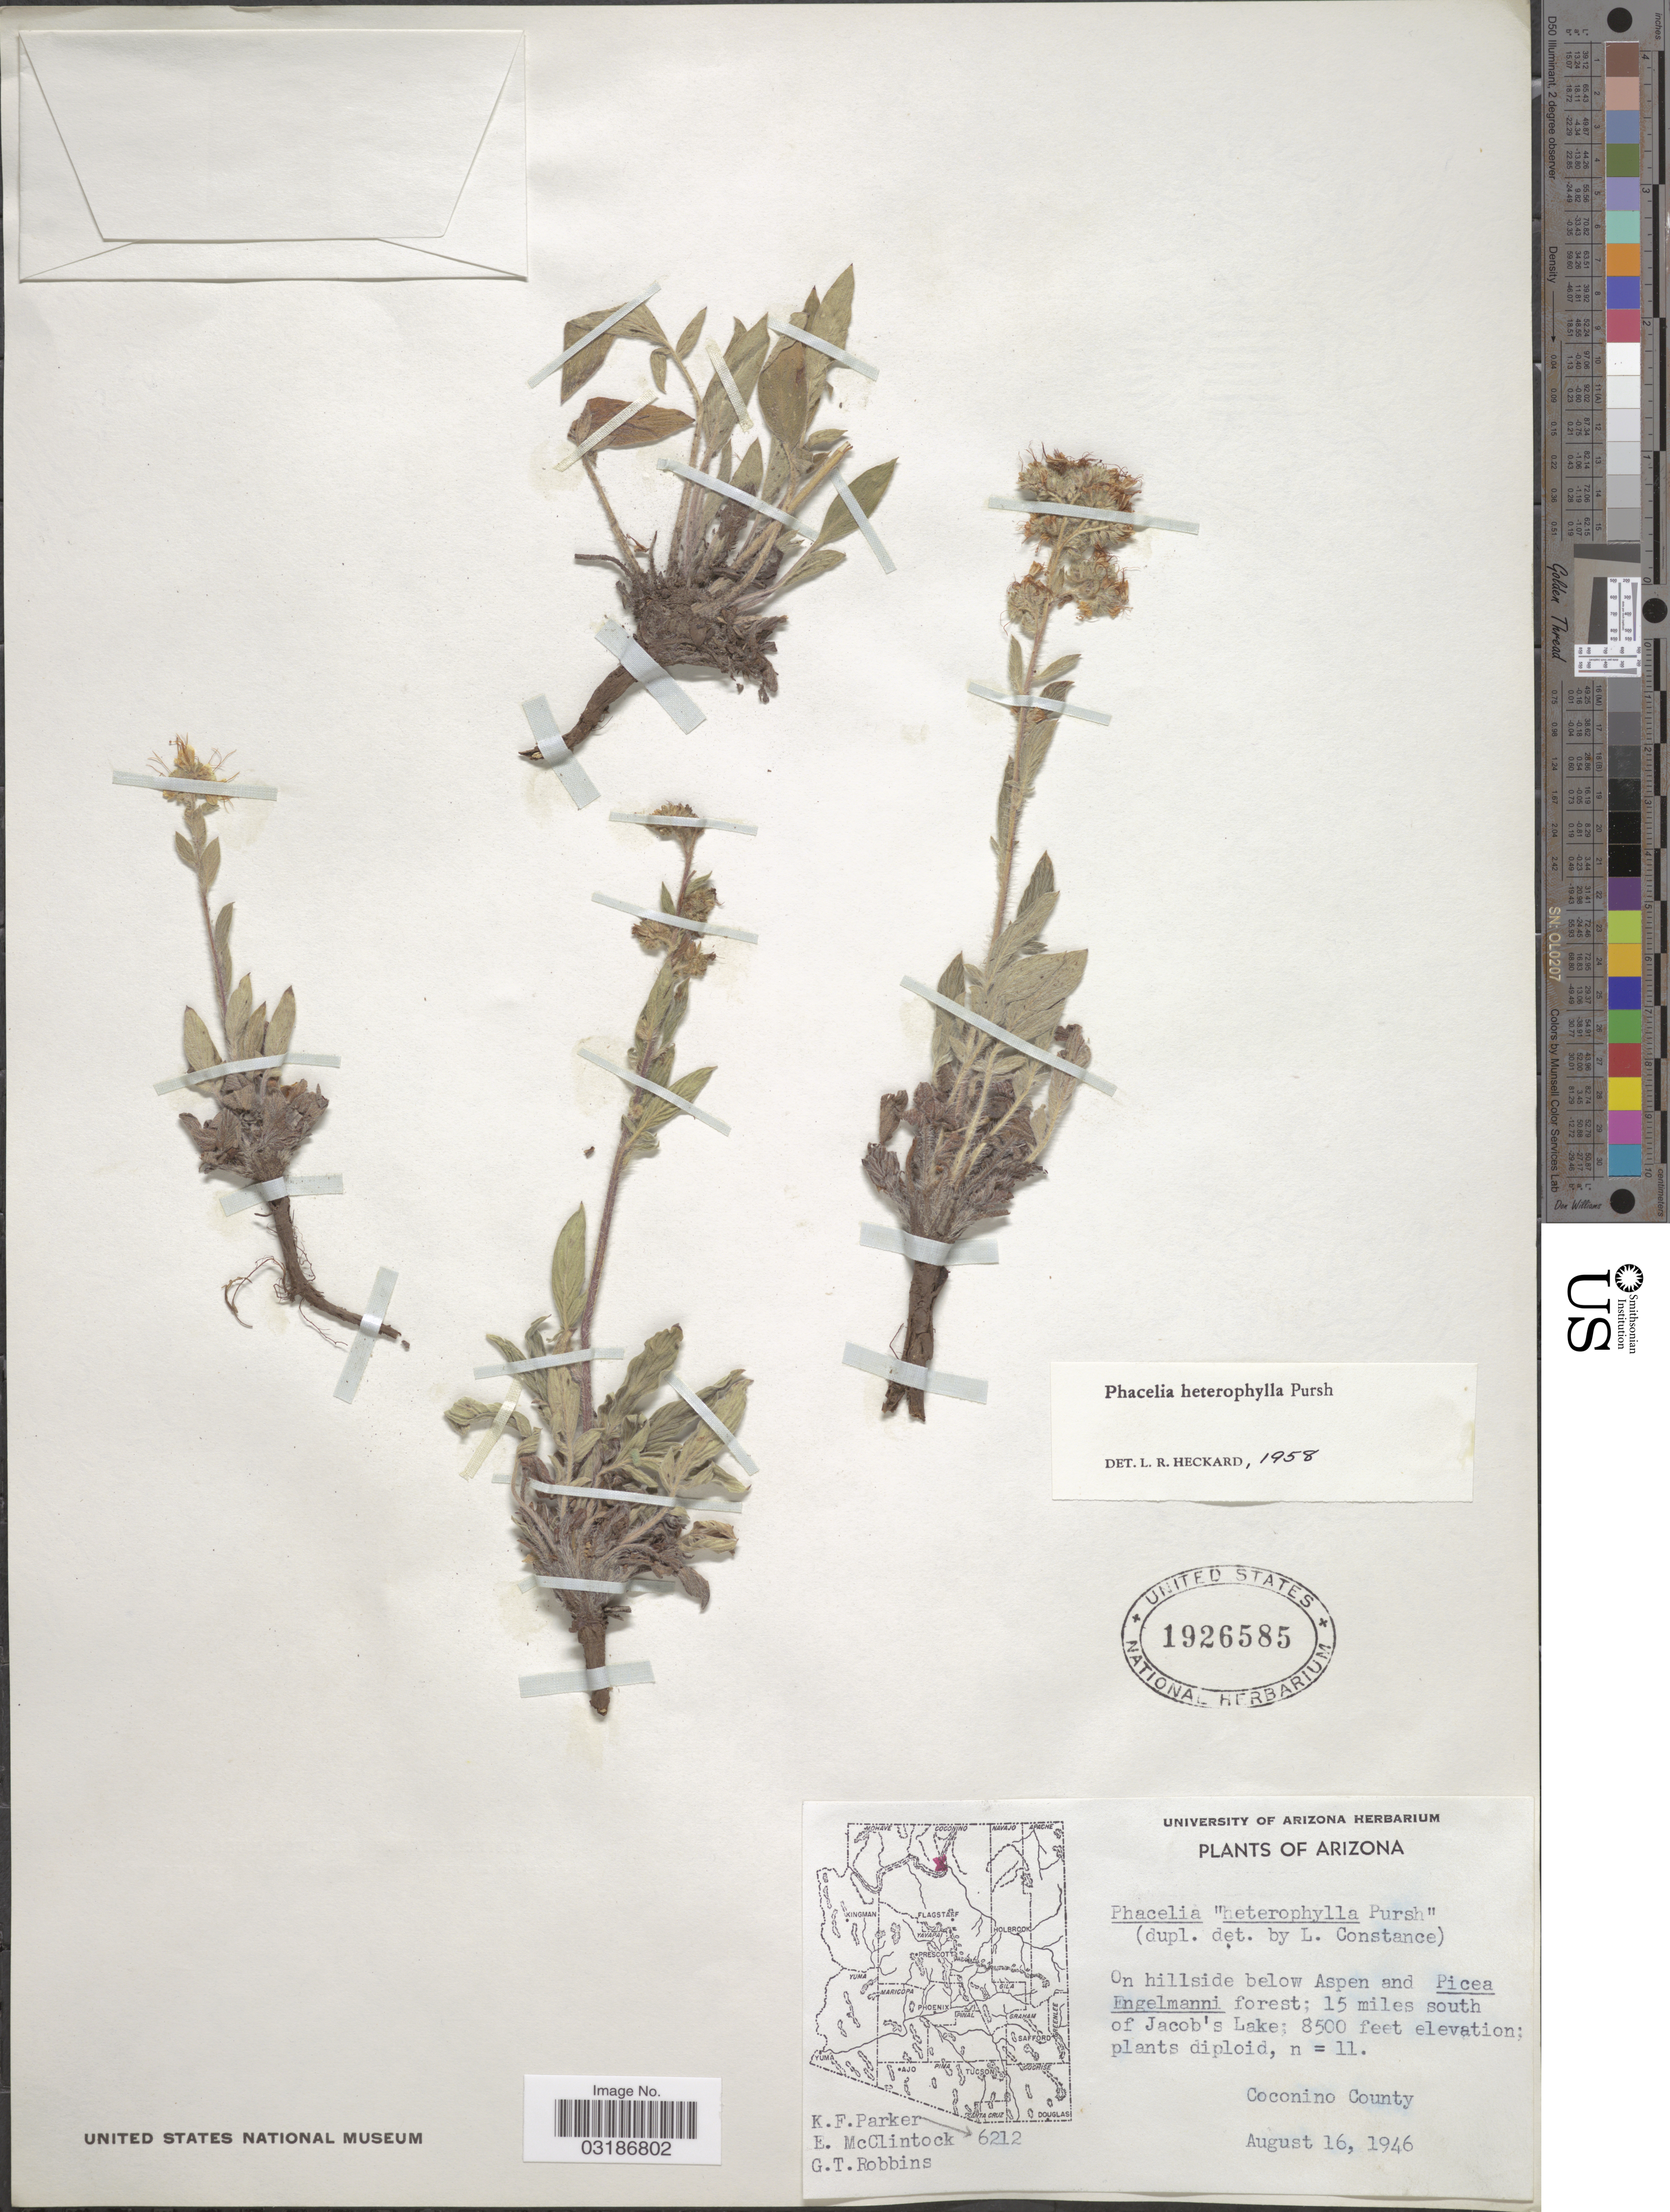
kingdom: Plantae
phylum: Tracheophyta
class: Magnoliopsida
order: Boraginales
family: Hydrophyllaceae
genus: Phacelia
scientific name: Phacelia heterophylla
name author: Pursh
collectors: K. F. Parker, E. McClintock & G. T. Robbins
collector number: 6212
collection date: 1946-08-16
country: United States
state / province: Arizona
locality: On hillside below Aspen; 15 miles south of Jacob's Lake. Coconino County.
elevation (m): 2591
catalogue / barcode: US 1926585